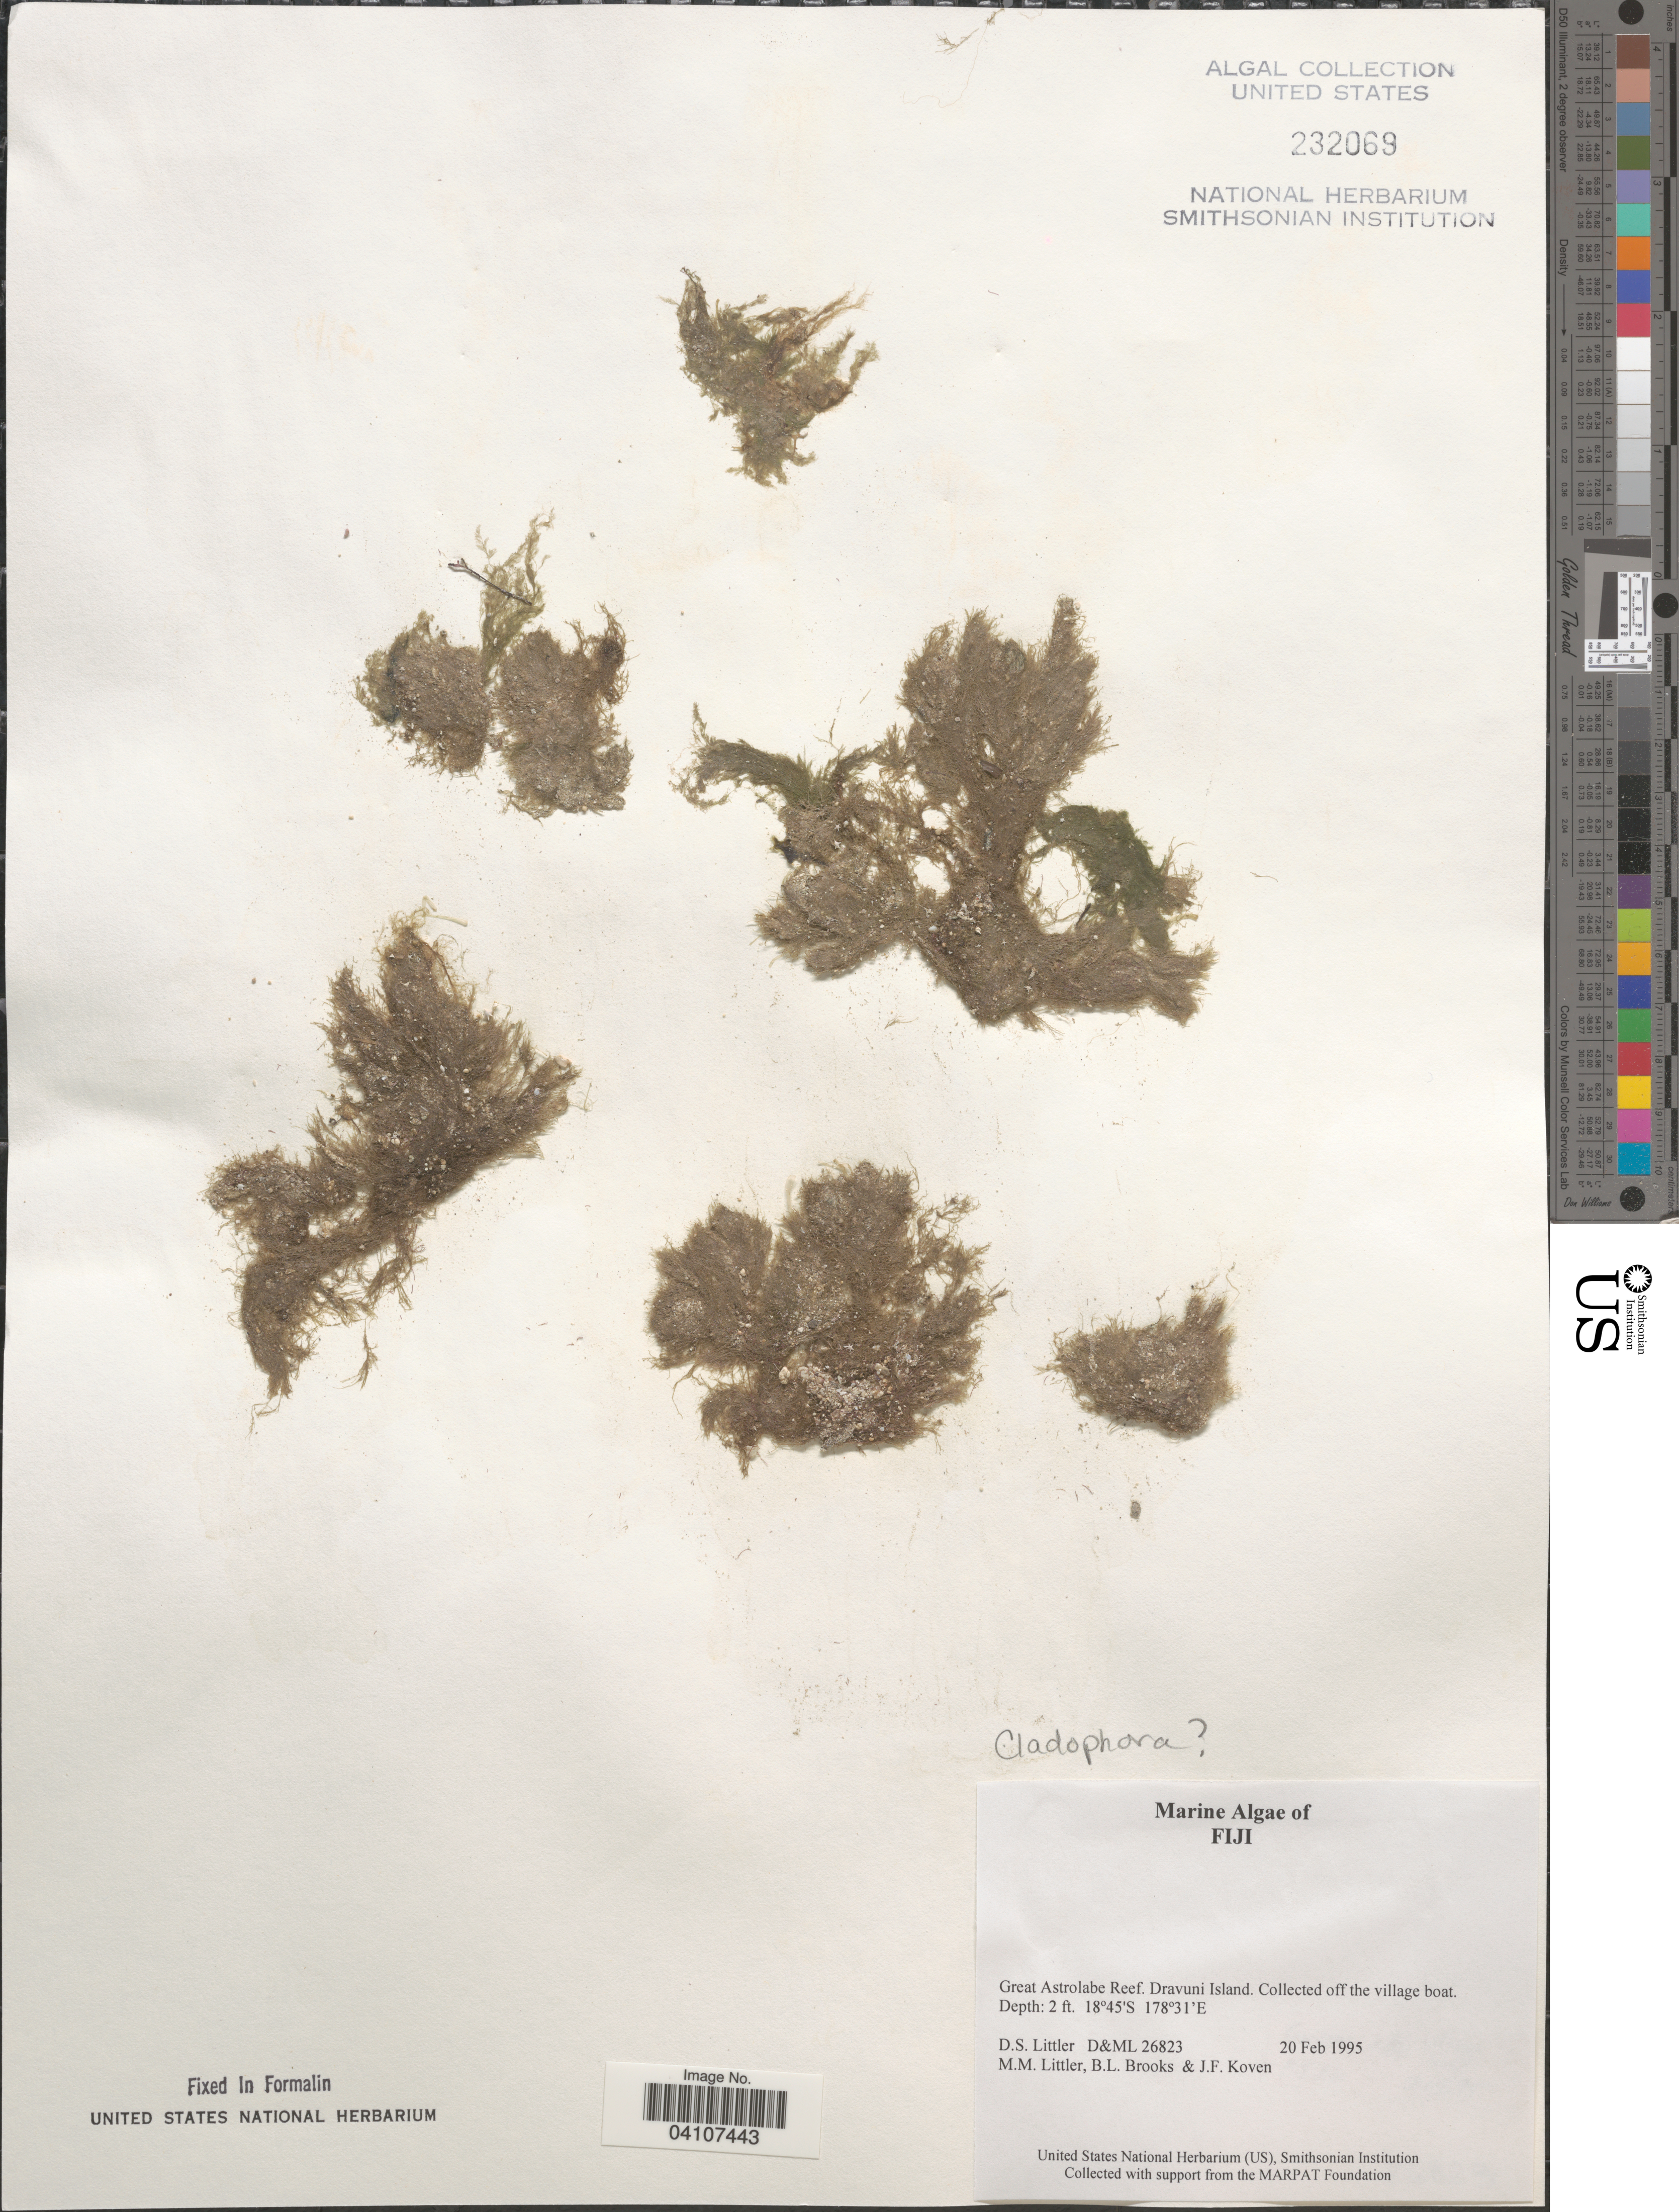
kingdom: Plantae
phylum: Chlorophyta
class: Ulvophyceae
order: Cladophorales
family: Cladophoraceae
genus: Cladophora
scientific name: Cladophora sp.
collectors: D. S. Littler, B. Brooks & J. Koven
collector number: D&ML 26823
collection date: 1995-02-20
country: Fiji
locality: Great Astrolabe Reef. Dravuni Island, Collected off the village boat.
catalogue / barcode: US 232069